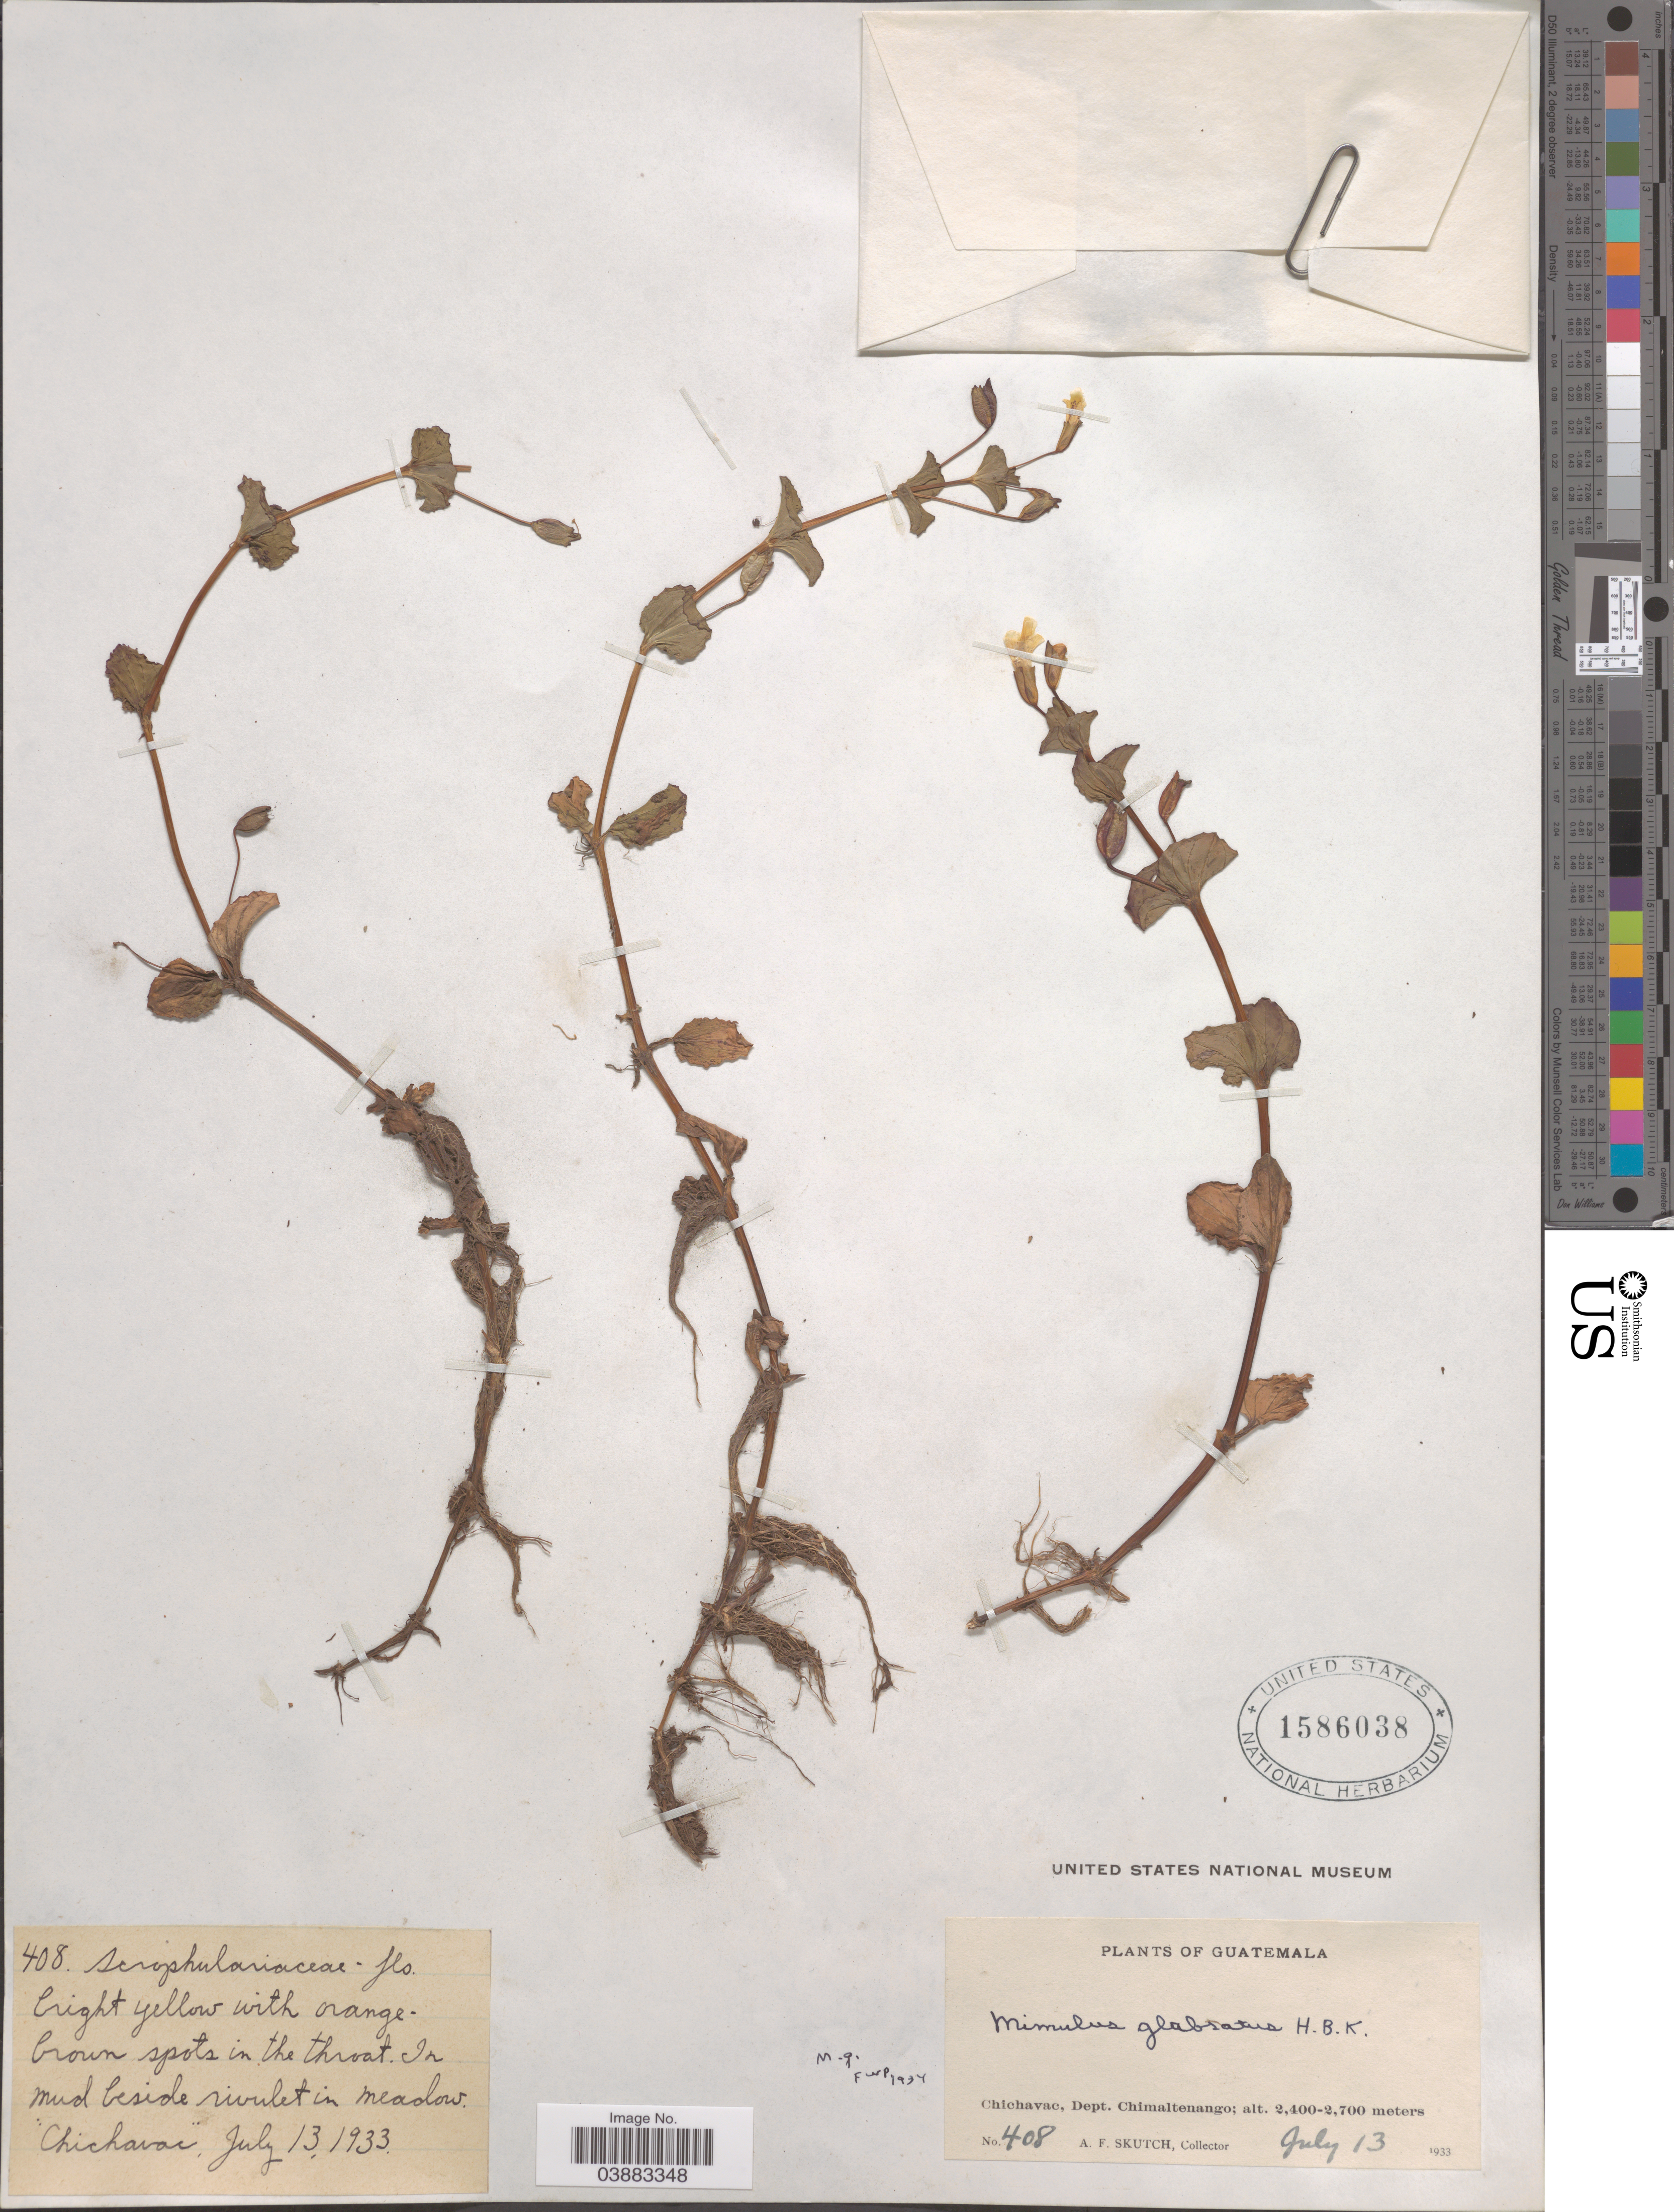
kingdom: Plantae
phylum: Tracheophyta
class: Magnoliopsida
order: Lamiales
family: Phrymaceae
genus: Mimulus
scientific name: Mimulus glabratus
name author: Kunth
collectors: A. F. Skutch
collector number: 408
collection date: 1933-07-13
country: Guatemala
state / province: Chimaltenango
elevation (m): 2400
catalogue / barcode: US 1586038